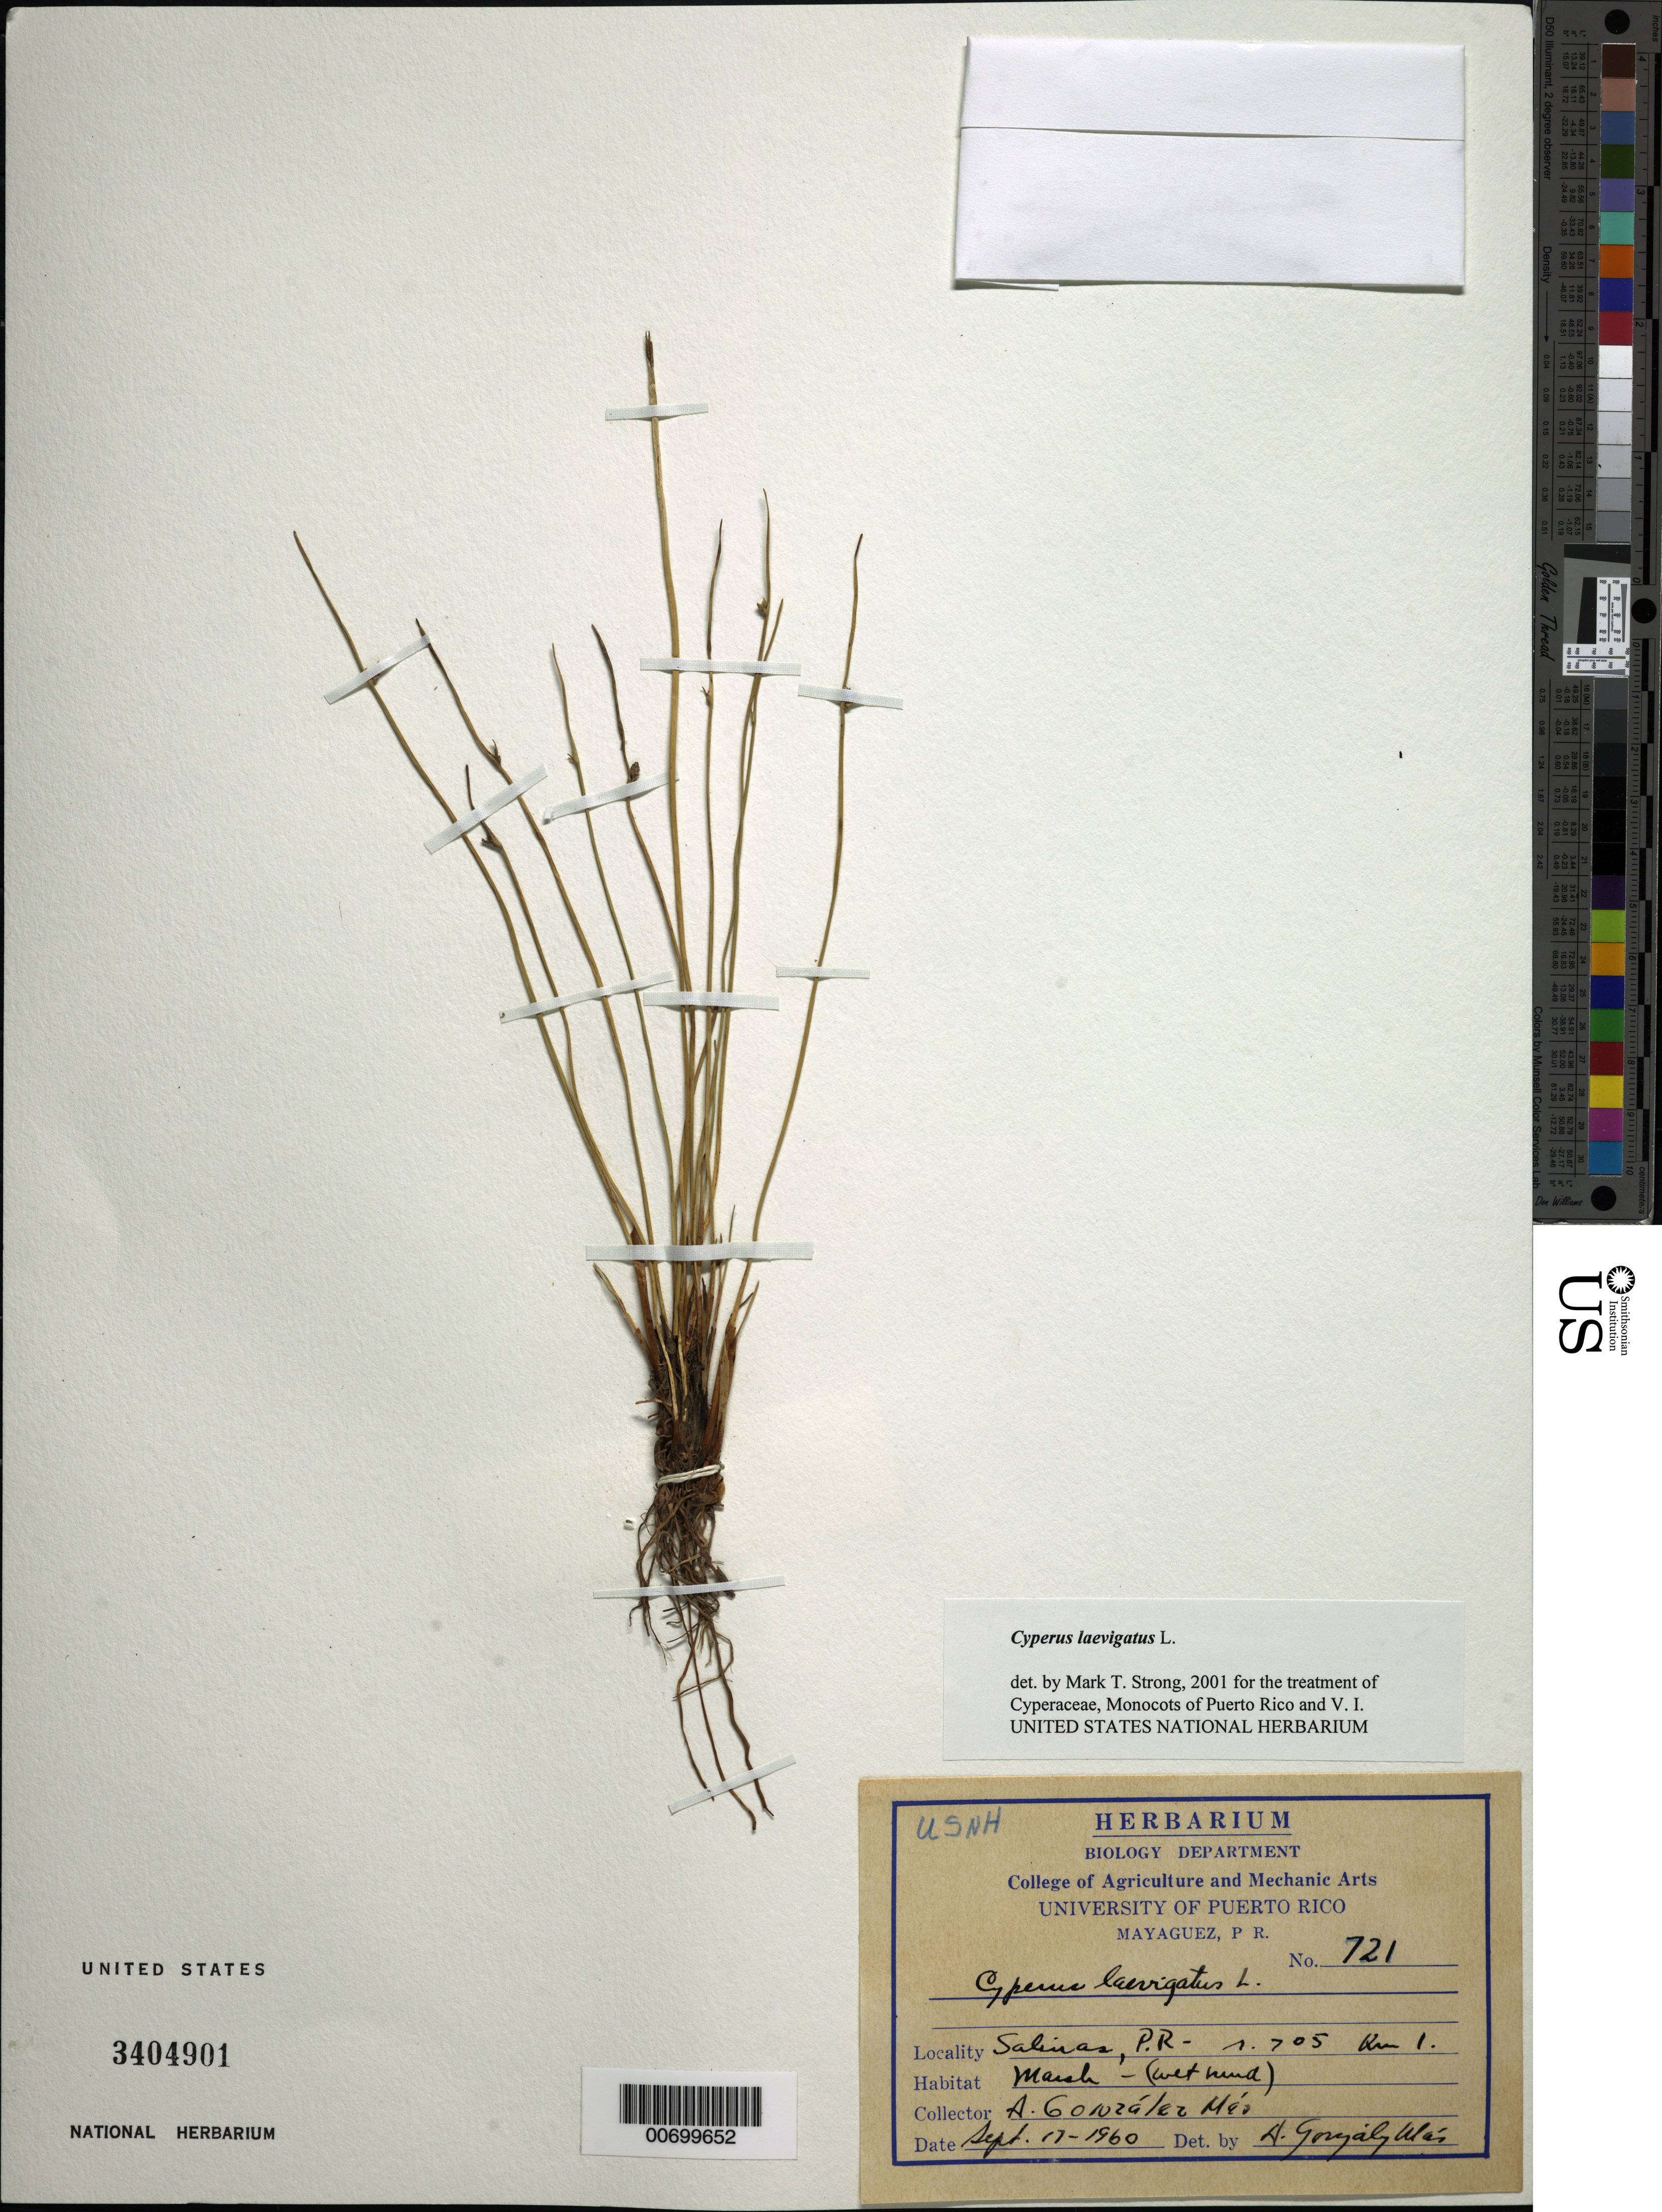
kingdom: Plantae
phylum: Tracheophyta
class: Liliopsida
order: Poales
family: Cyperaceae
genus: Cyperus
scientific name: Cyperus laevigatus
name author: L.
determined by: Strong, M. T., (US), Smithsonian Institution - National Museum of Natural History (UNITED STATES)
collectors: A. González Más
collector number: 721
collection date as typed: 17 Sep 1960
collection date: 1960-09-17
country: Puerto Rico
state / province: Salinas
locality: Salinas: Rd. 705, km 1.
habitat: Wet muddy place; marsh.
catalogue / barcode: US 3404901